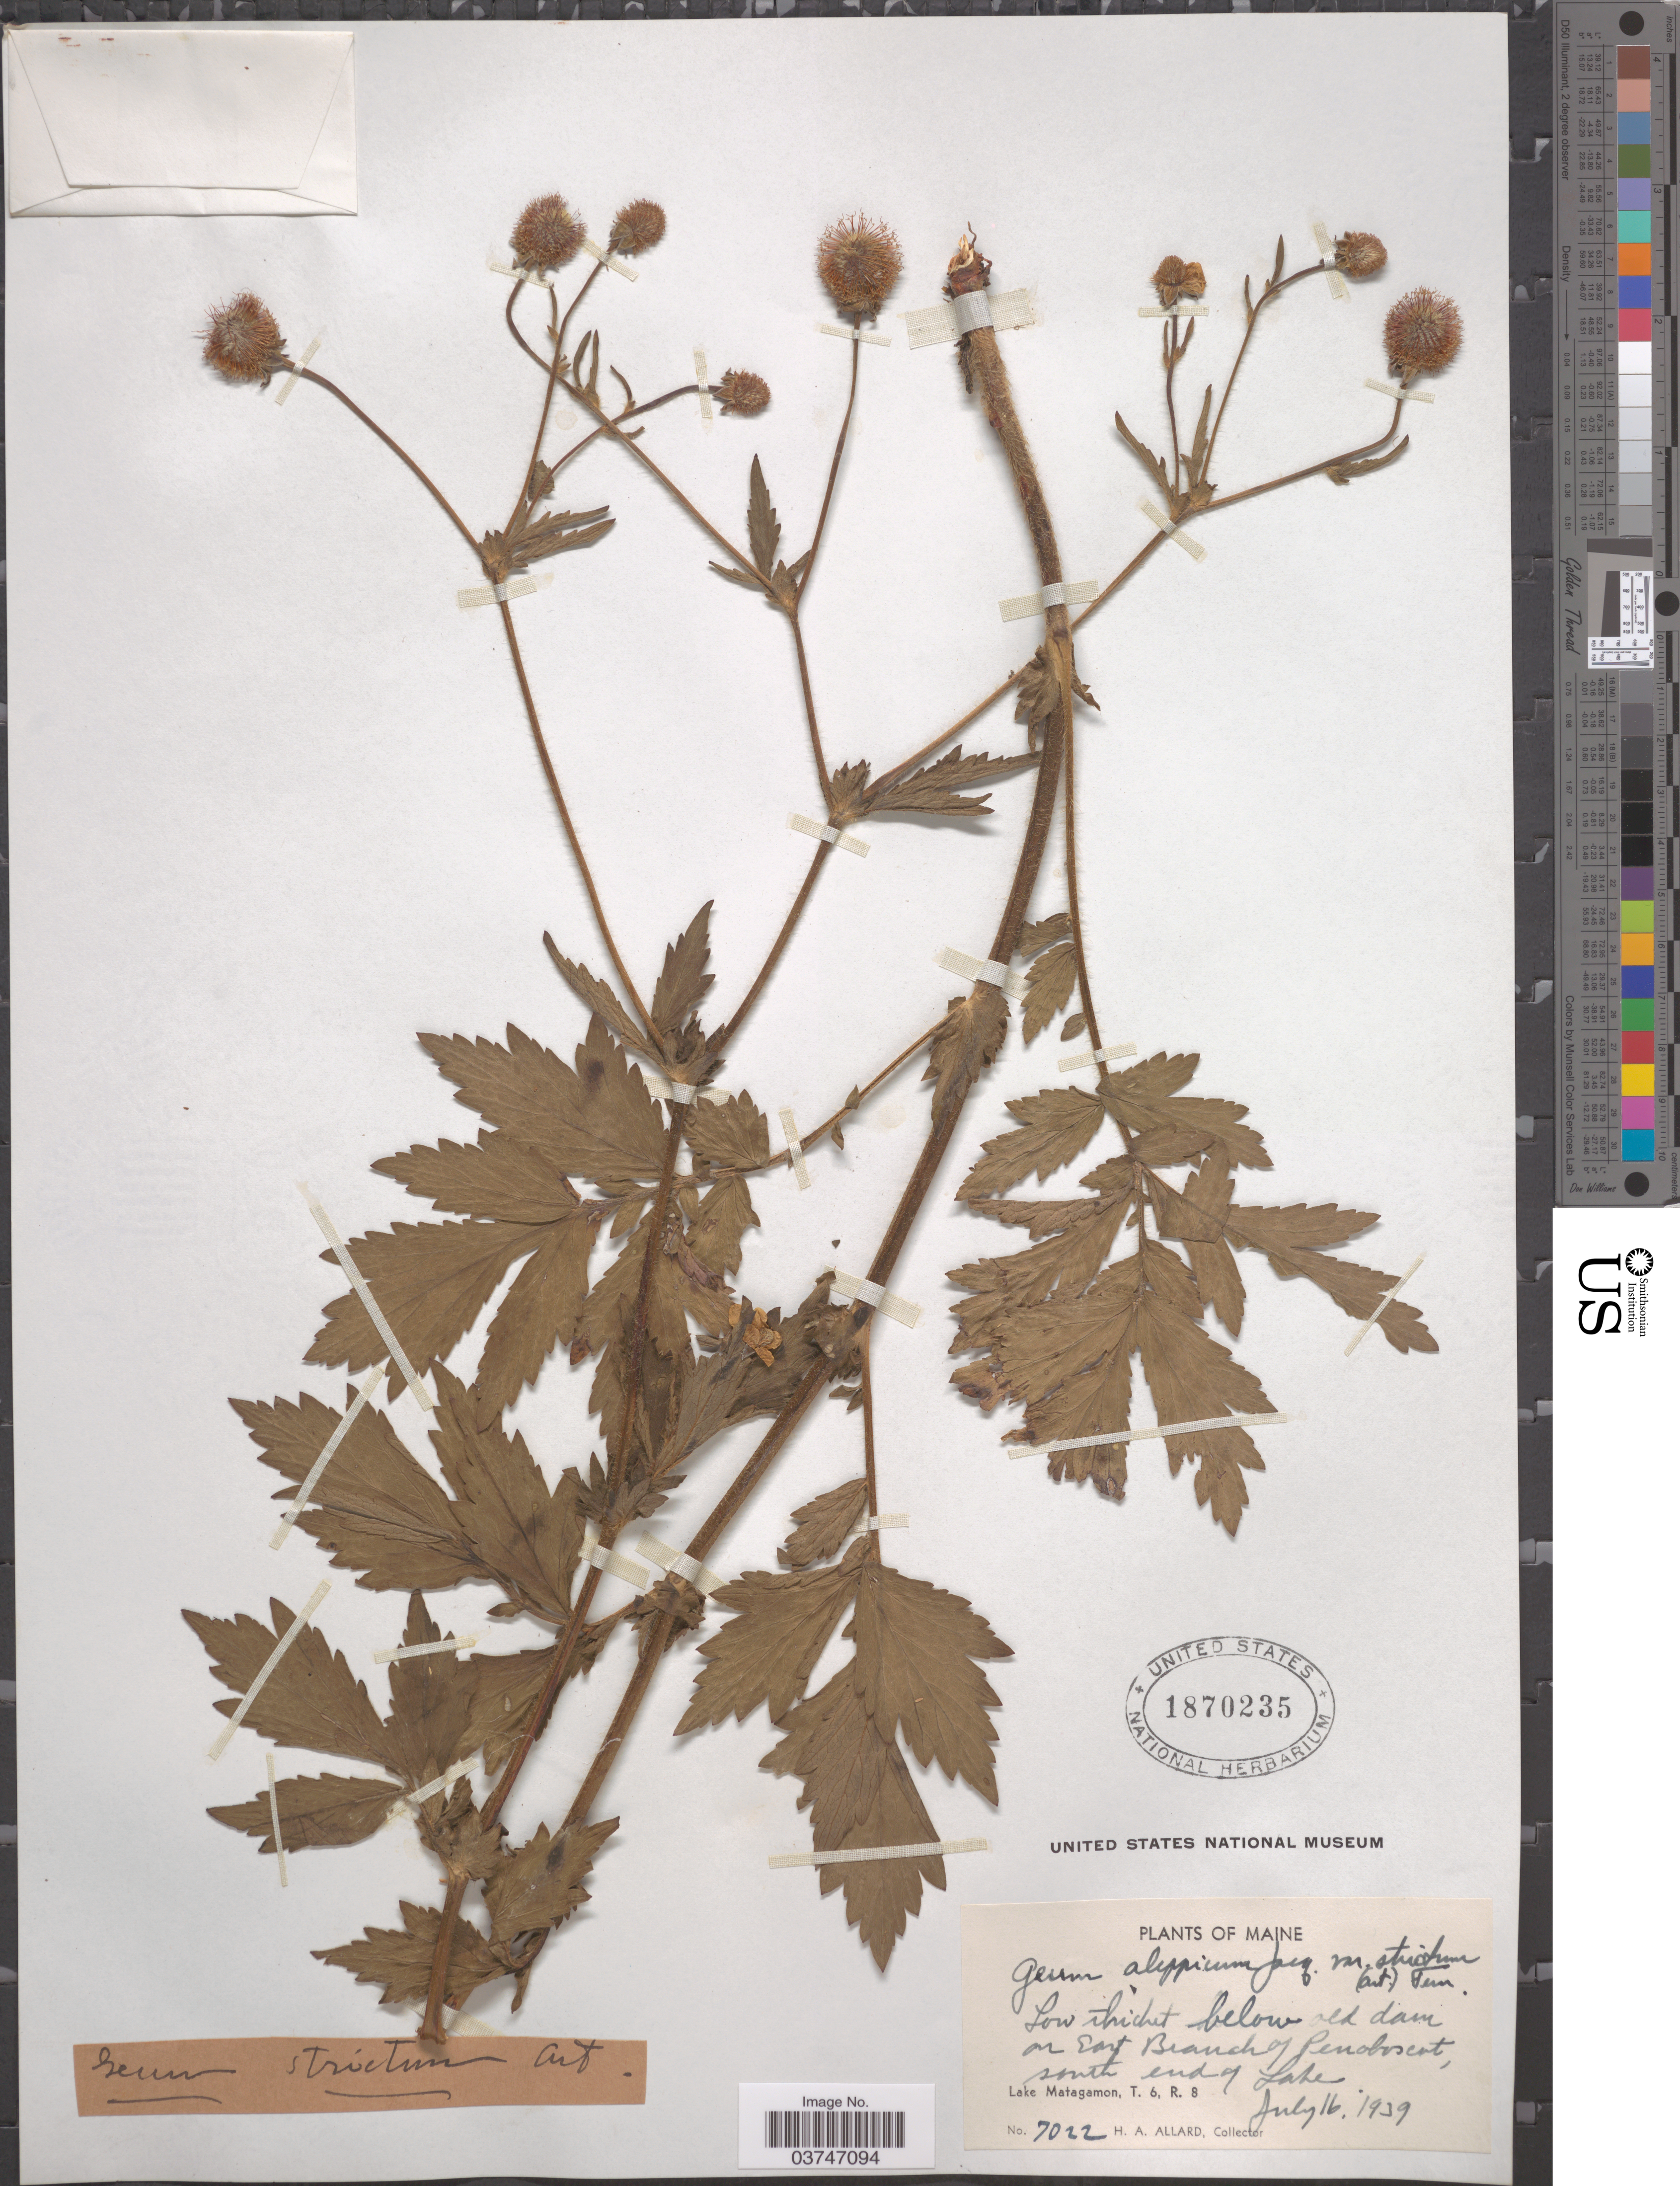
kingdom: Plantae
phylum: Tracheophyta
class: Magnoliopsida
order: Rosales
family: Rosaceae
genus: Geum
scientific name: Geum aleppicum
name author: Jacq.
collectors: H. A. Allard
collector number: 7022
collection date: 1939-07-16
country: United States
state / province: Maine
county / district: Penobscot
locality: Below old dam on East Branch of Penobscot, south end of Lake. Lake Matagamon, T. 6, R. 8.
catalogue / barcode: US 1870235